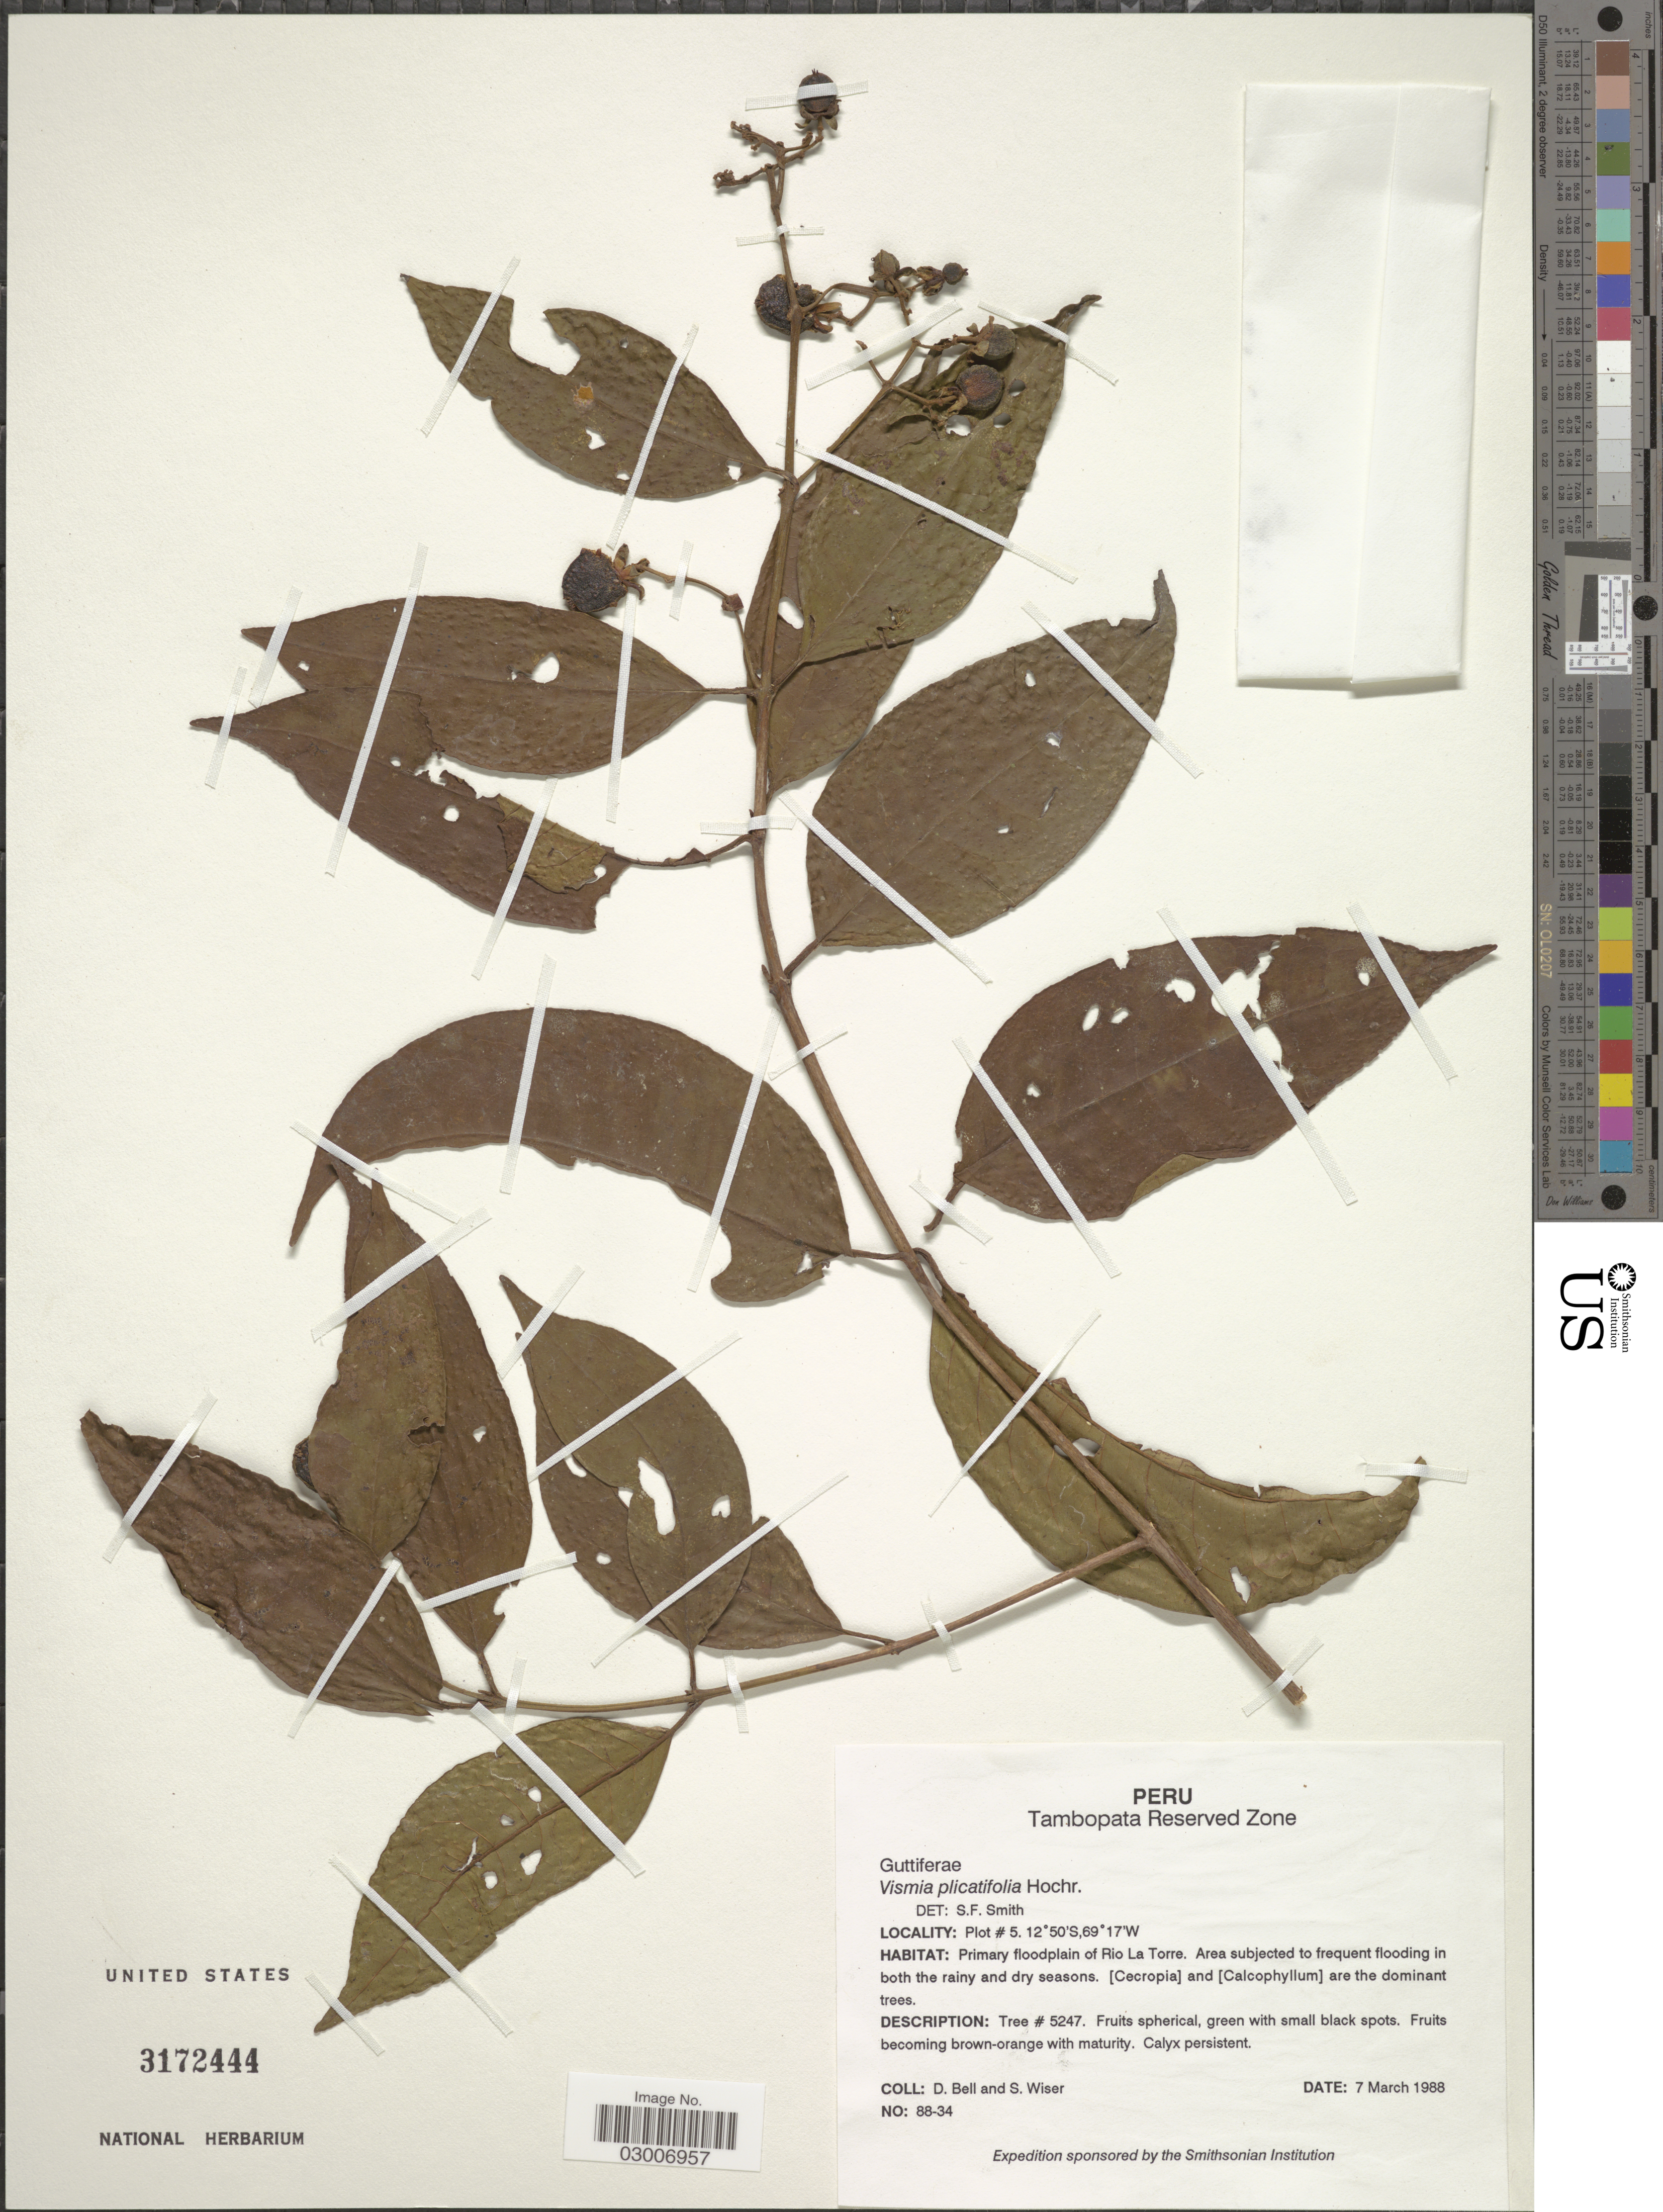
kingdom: Plantae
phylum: Tracheophyta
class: Magnoliopsida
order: Malpighiales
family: Hypericaceae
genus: Vismia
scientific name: Vismia plicatifolia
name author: Hochr.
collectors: D. A. Bell & S. Wiser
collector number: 88-34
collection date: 1988-03-07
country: Peru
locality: Tambopata Reserved Zone. Plot # 5. Primary floodplain of Rio La Torre.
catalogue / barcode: US 3172444